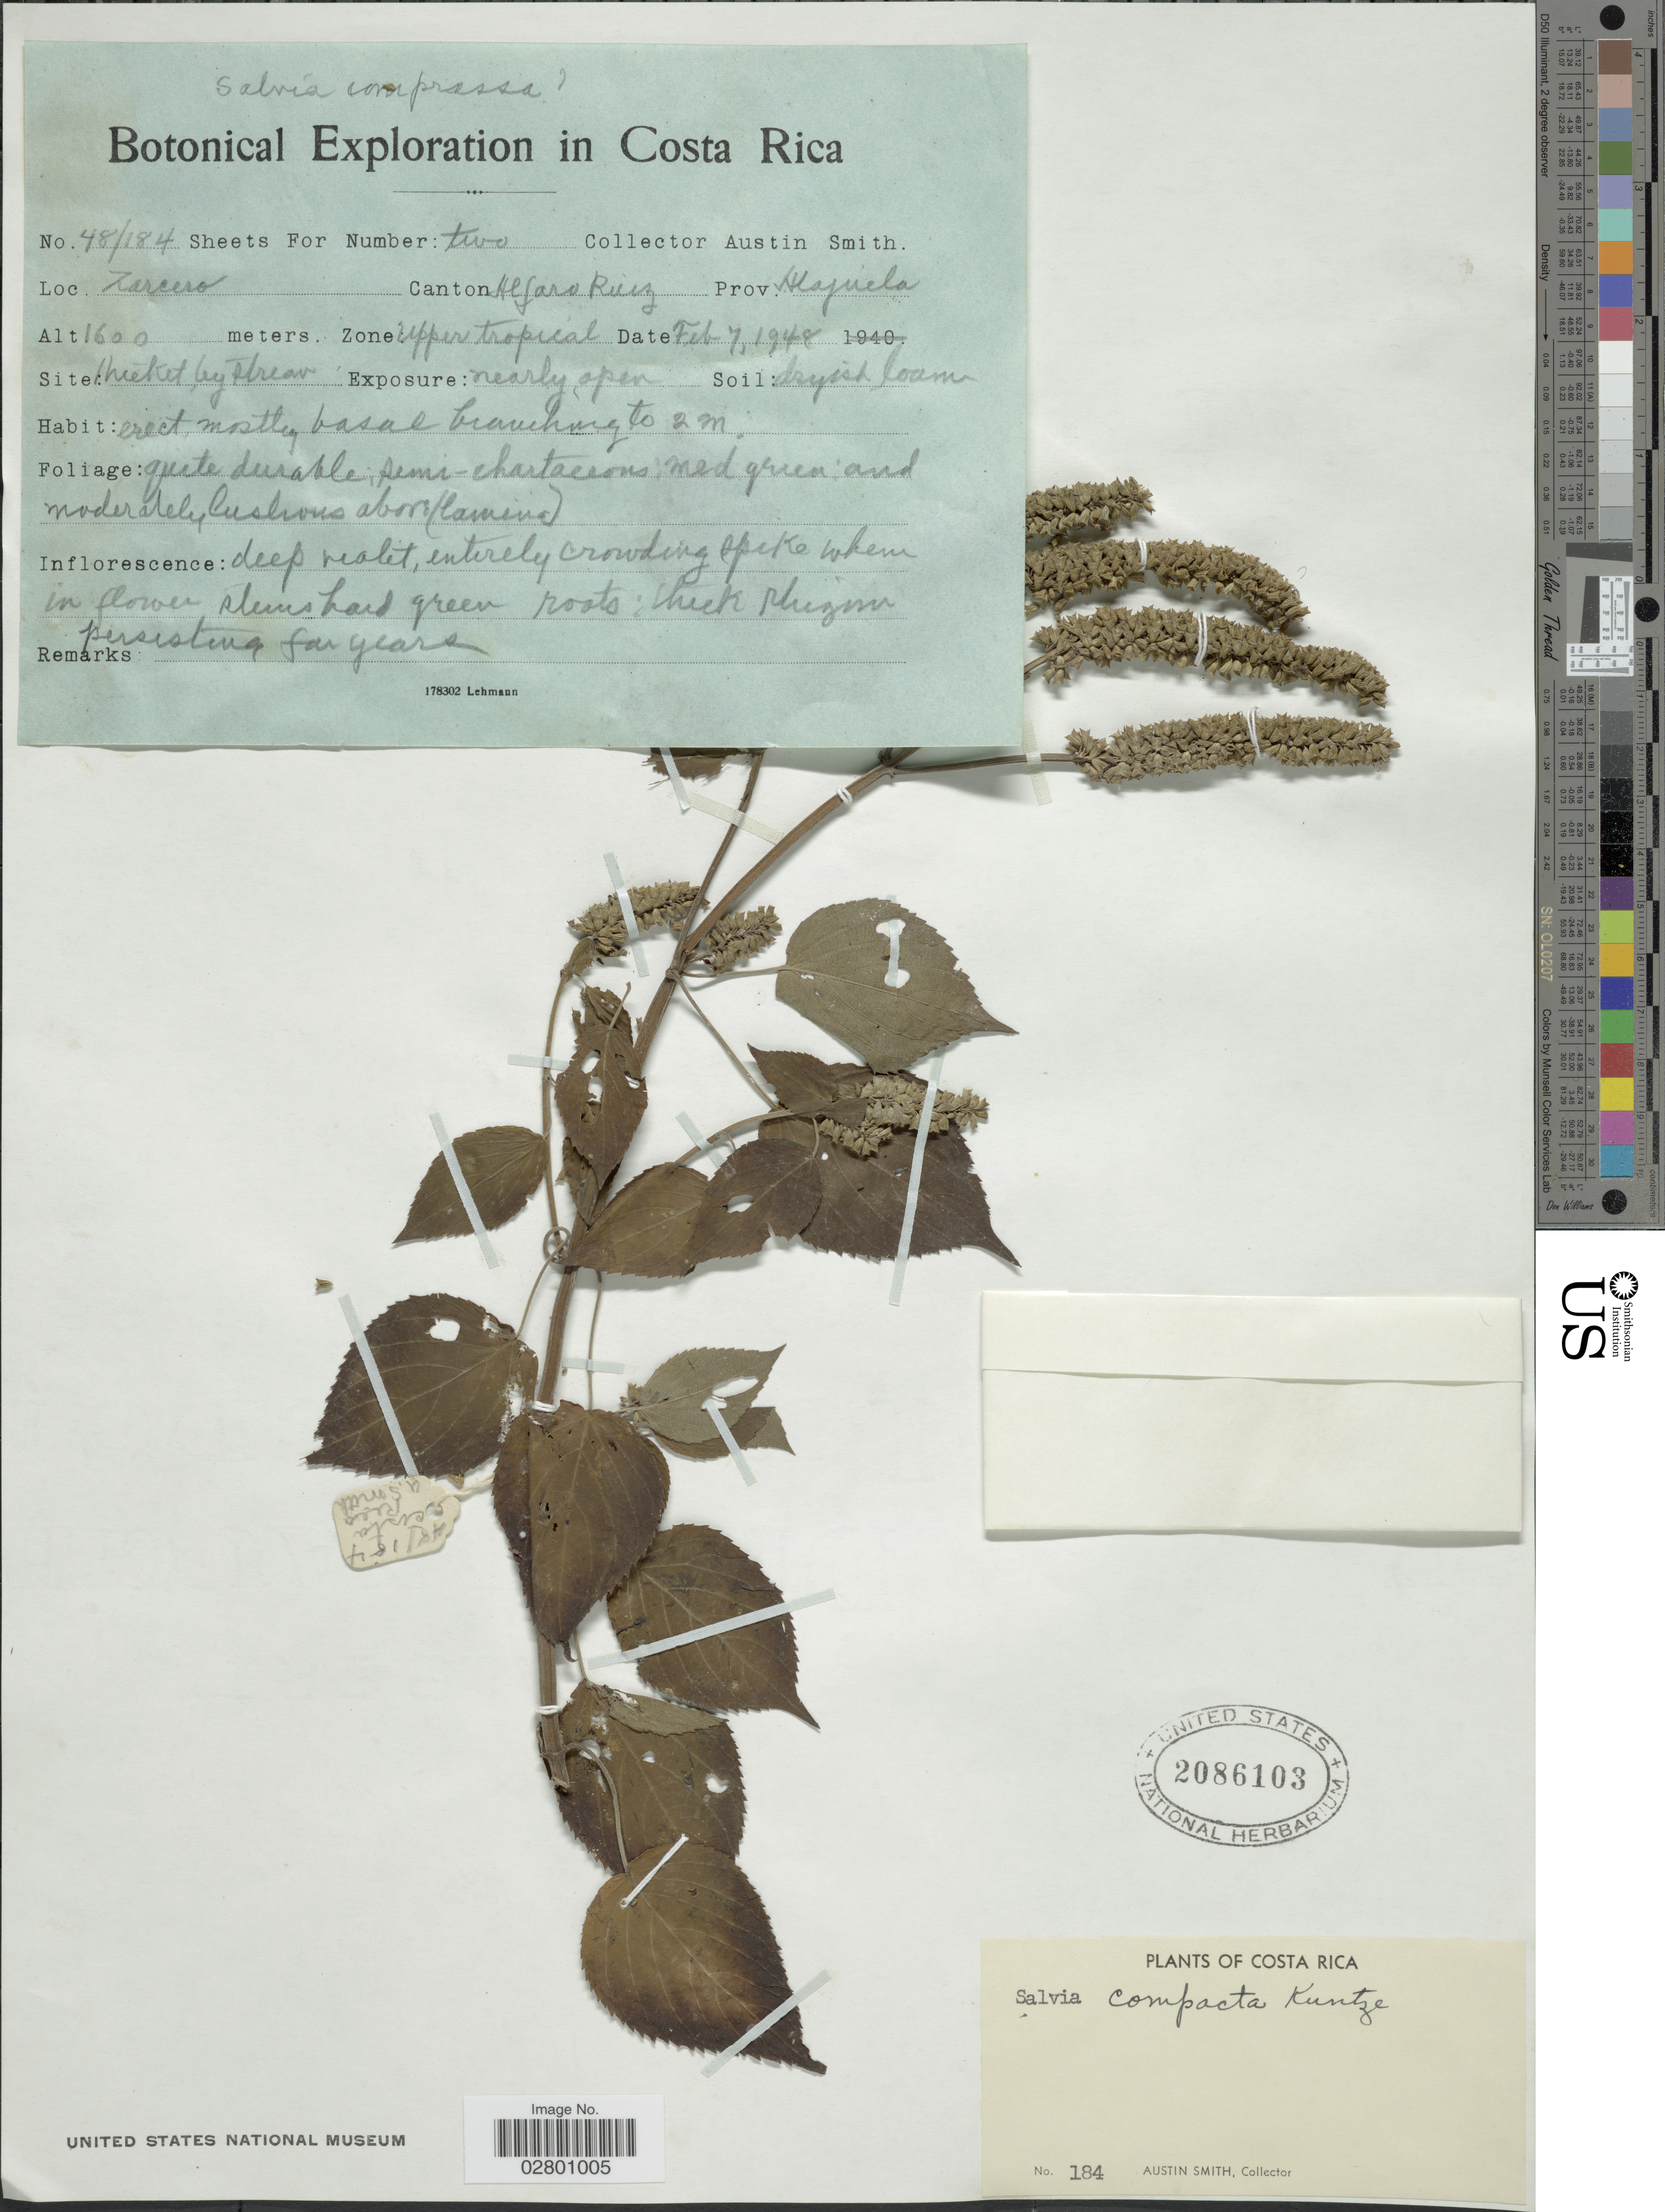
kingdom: Plantae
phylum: Tracheophyta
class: Magnoliopsida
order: Lamiales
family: Lamiaceae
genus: Salvia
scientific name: Salvia compacta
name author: Kuntze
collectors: Aust P. Smith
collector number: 48/184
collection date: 1948-02-07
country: Costa Rica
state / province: Alajuela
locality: Zarcero. Canton Alfaro Ruiz. Zone: Upper Tropical.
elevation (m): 1600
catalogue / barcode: US 2086103